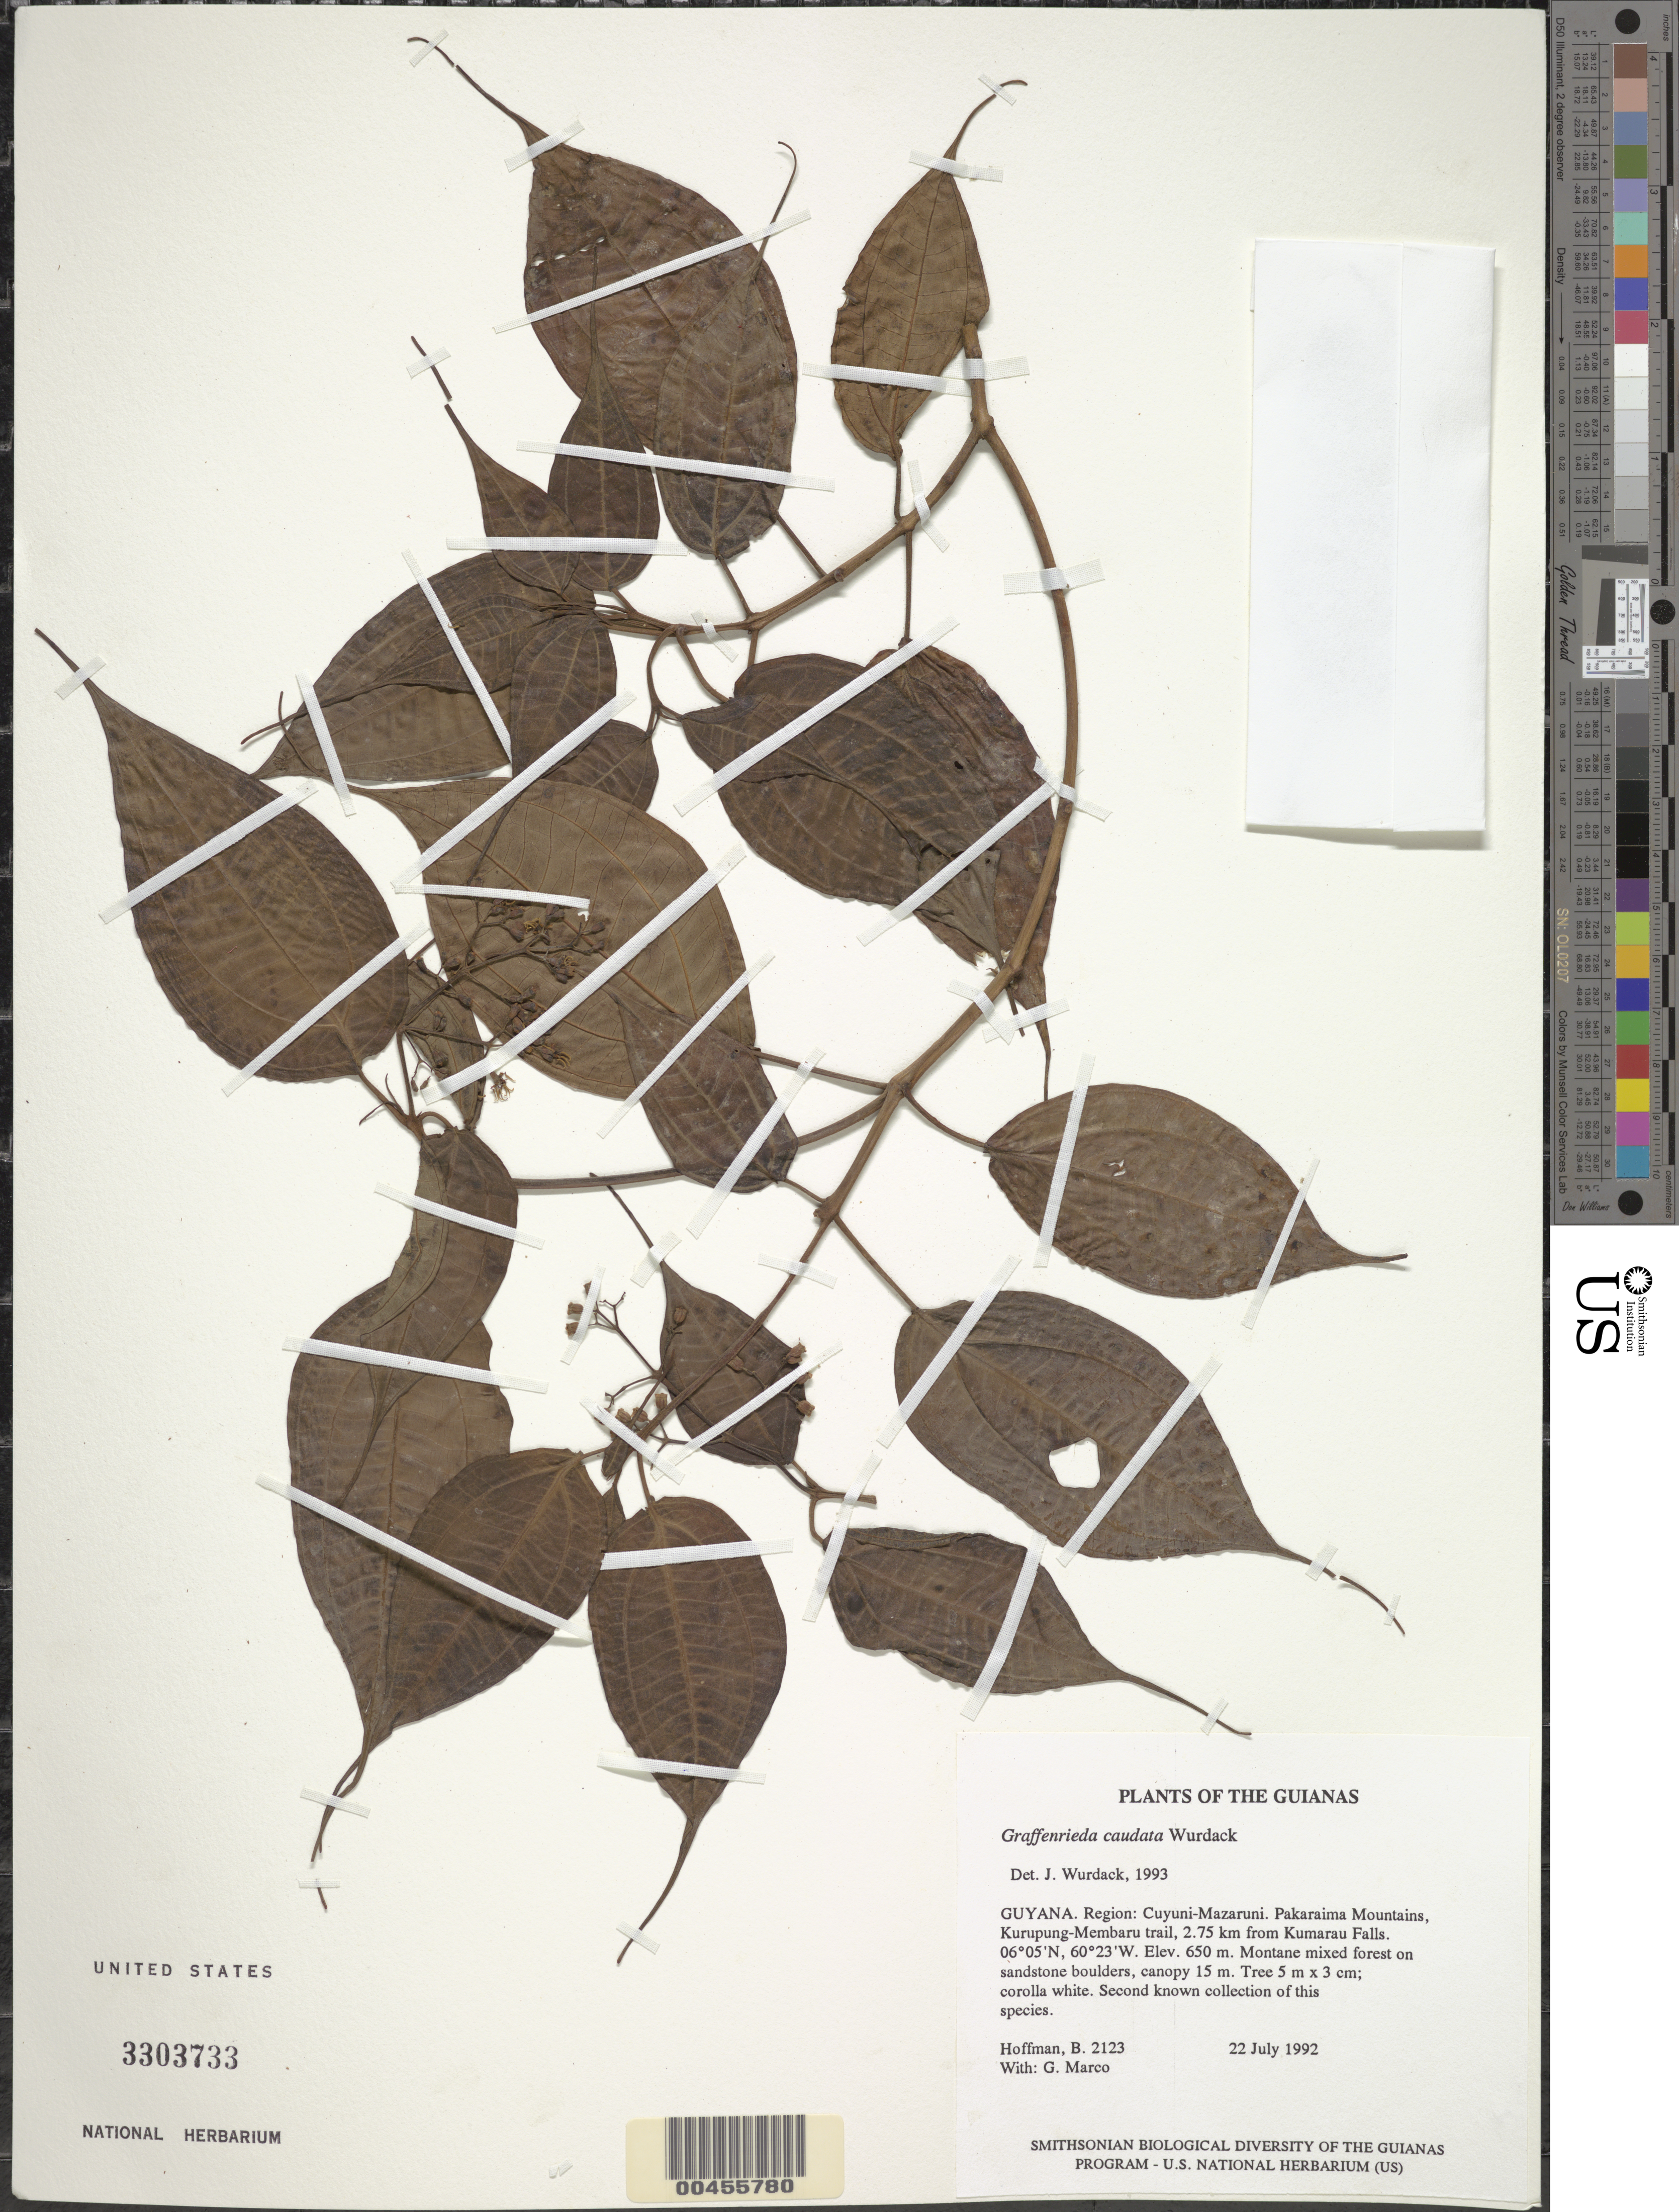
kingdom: Plantae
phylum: Tracheophyta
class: Magnoliopsida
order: Myrtales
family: Melastomataceae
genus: Graffenrieda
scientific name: Graffenrieda caudata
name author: Wurdack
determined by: Wurdack, John J., (US), US (UNITED STATES)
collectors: B. Hoffman & G. Marco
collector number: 2123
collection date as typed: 22 July 1992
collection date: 1992-07-22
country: Guyana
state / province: Cuyuni-Mazaruni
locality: Pakaraima Mountains, Kurupung-Membaru trail, 2.75 km WSW from Kumarau Falls on Kurupung River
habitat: Montane mixed forest on sandstone boulders, canopy 15 m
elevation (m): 650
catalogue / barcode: US 3303733